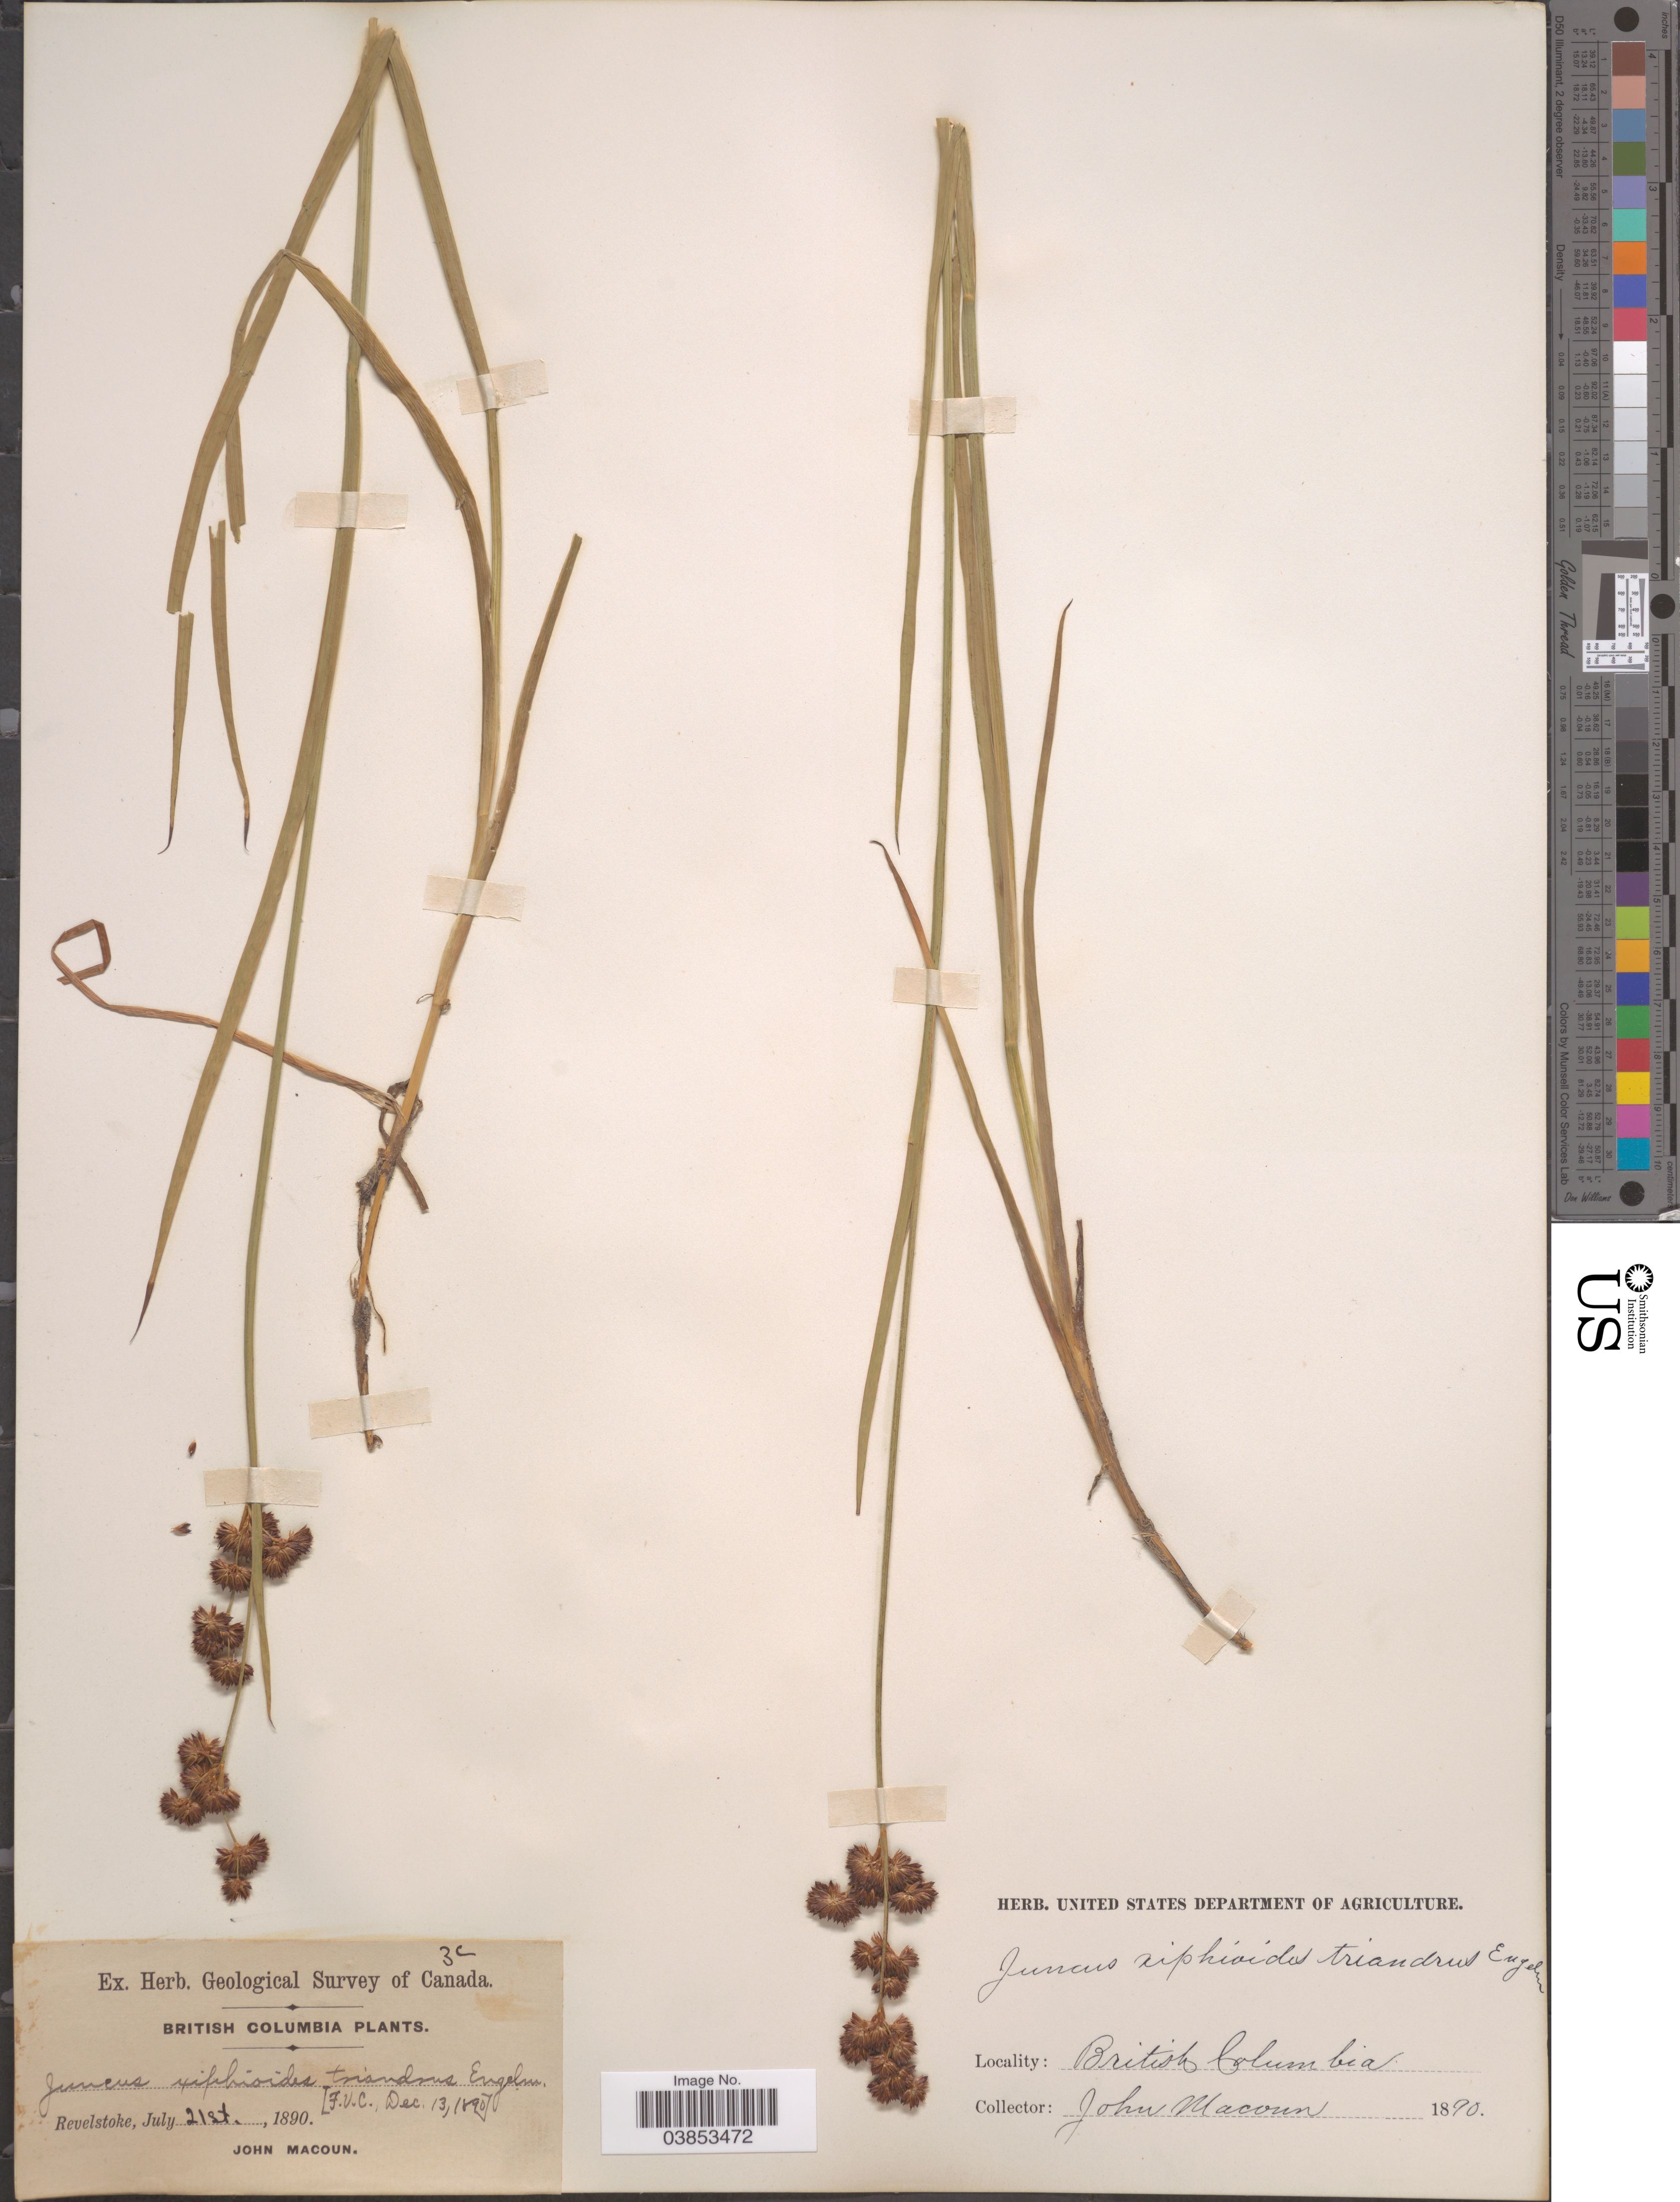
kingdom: Plantae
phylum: Tracheophyta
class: Liliopsida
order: Poales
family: Juncaceae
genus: Juncus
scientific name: Juncus ensifolius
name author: Wikstr.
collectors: J. Macoun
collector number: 3C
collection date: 1890-07-21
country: Canada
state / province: British Columbia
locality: Revelstoke.